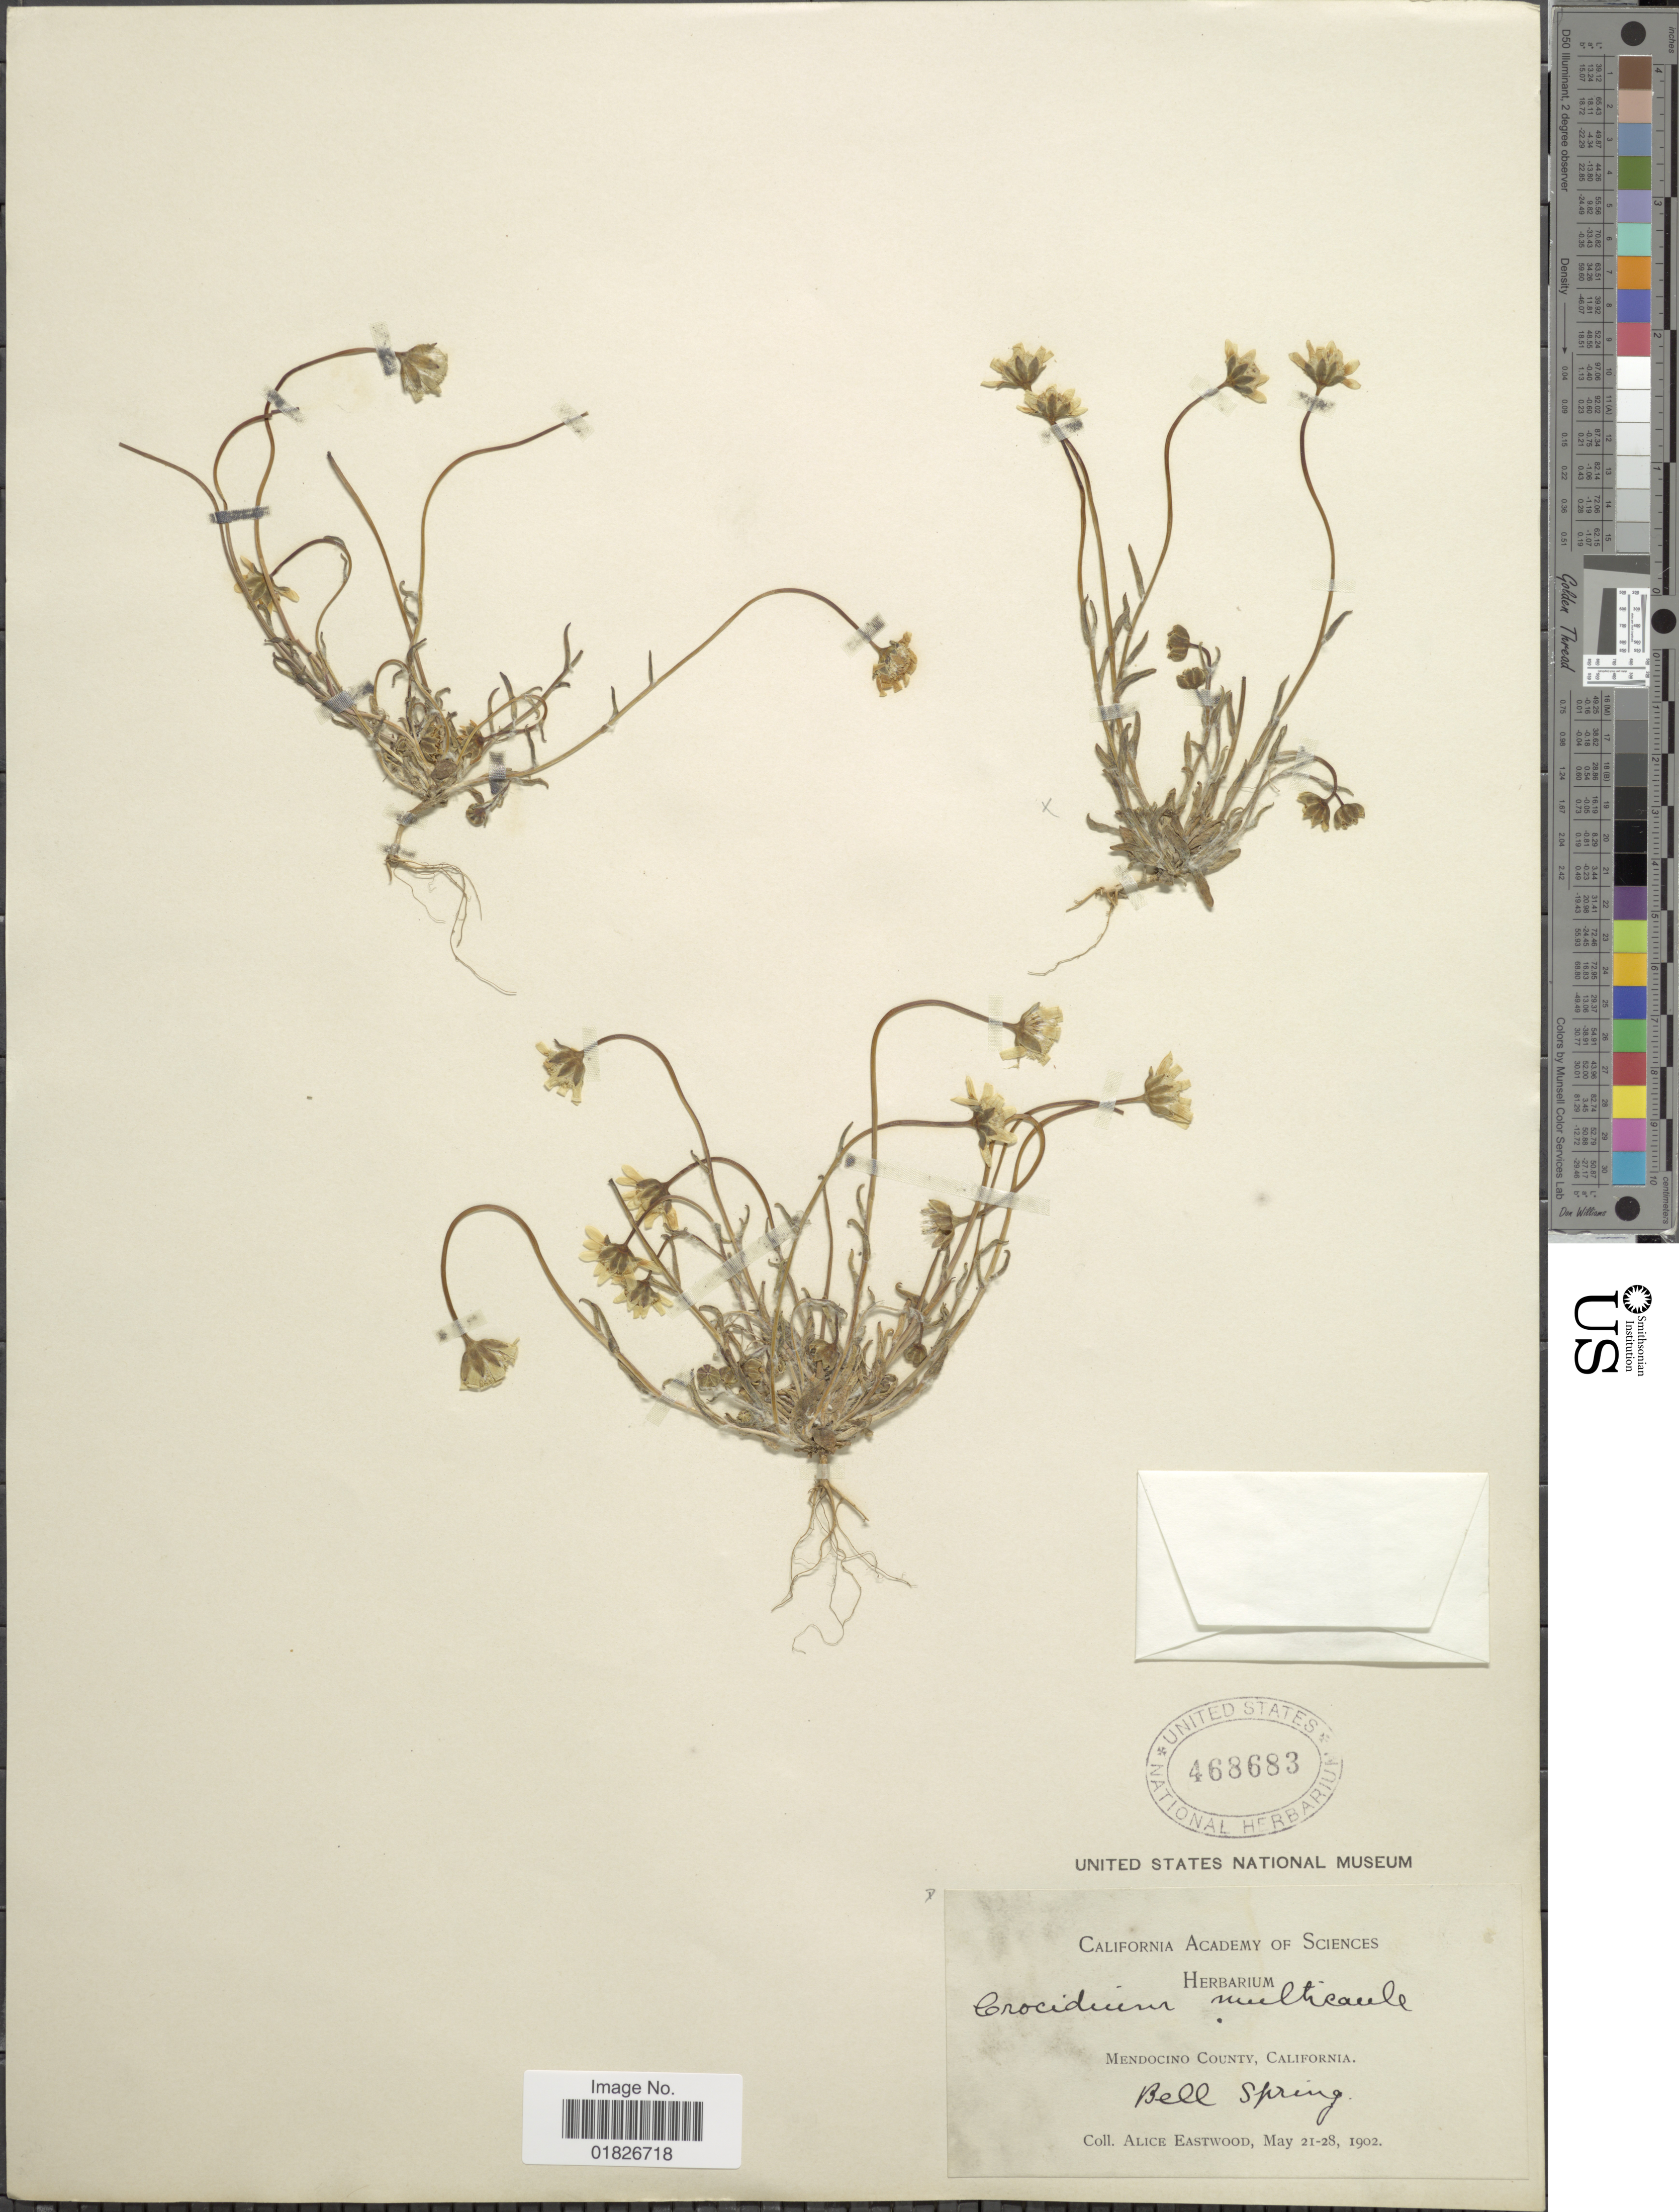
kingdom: Plantae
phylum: Tracheophyta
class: Magnoliopsida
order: Asterales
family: Asteraceae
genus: Crocidium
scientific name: Crocidium multicaule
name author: Hook.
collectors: A. Eastwood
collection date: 1902-05-21/1902-05-28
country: United States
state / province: California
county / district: Mendocino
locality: Mendocino County, Bell Spring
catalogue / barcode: US 468683